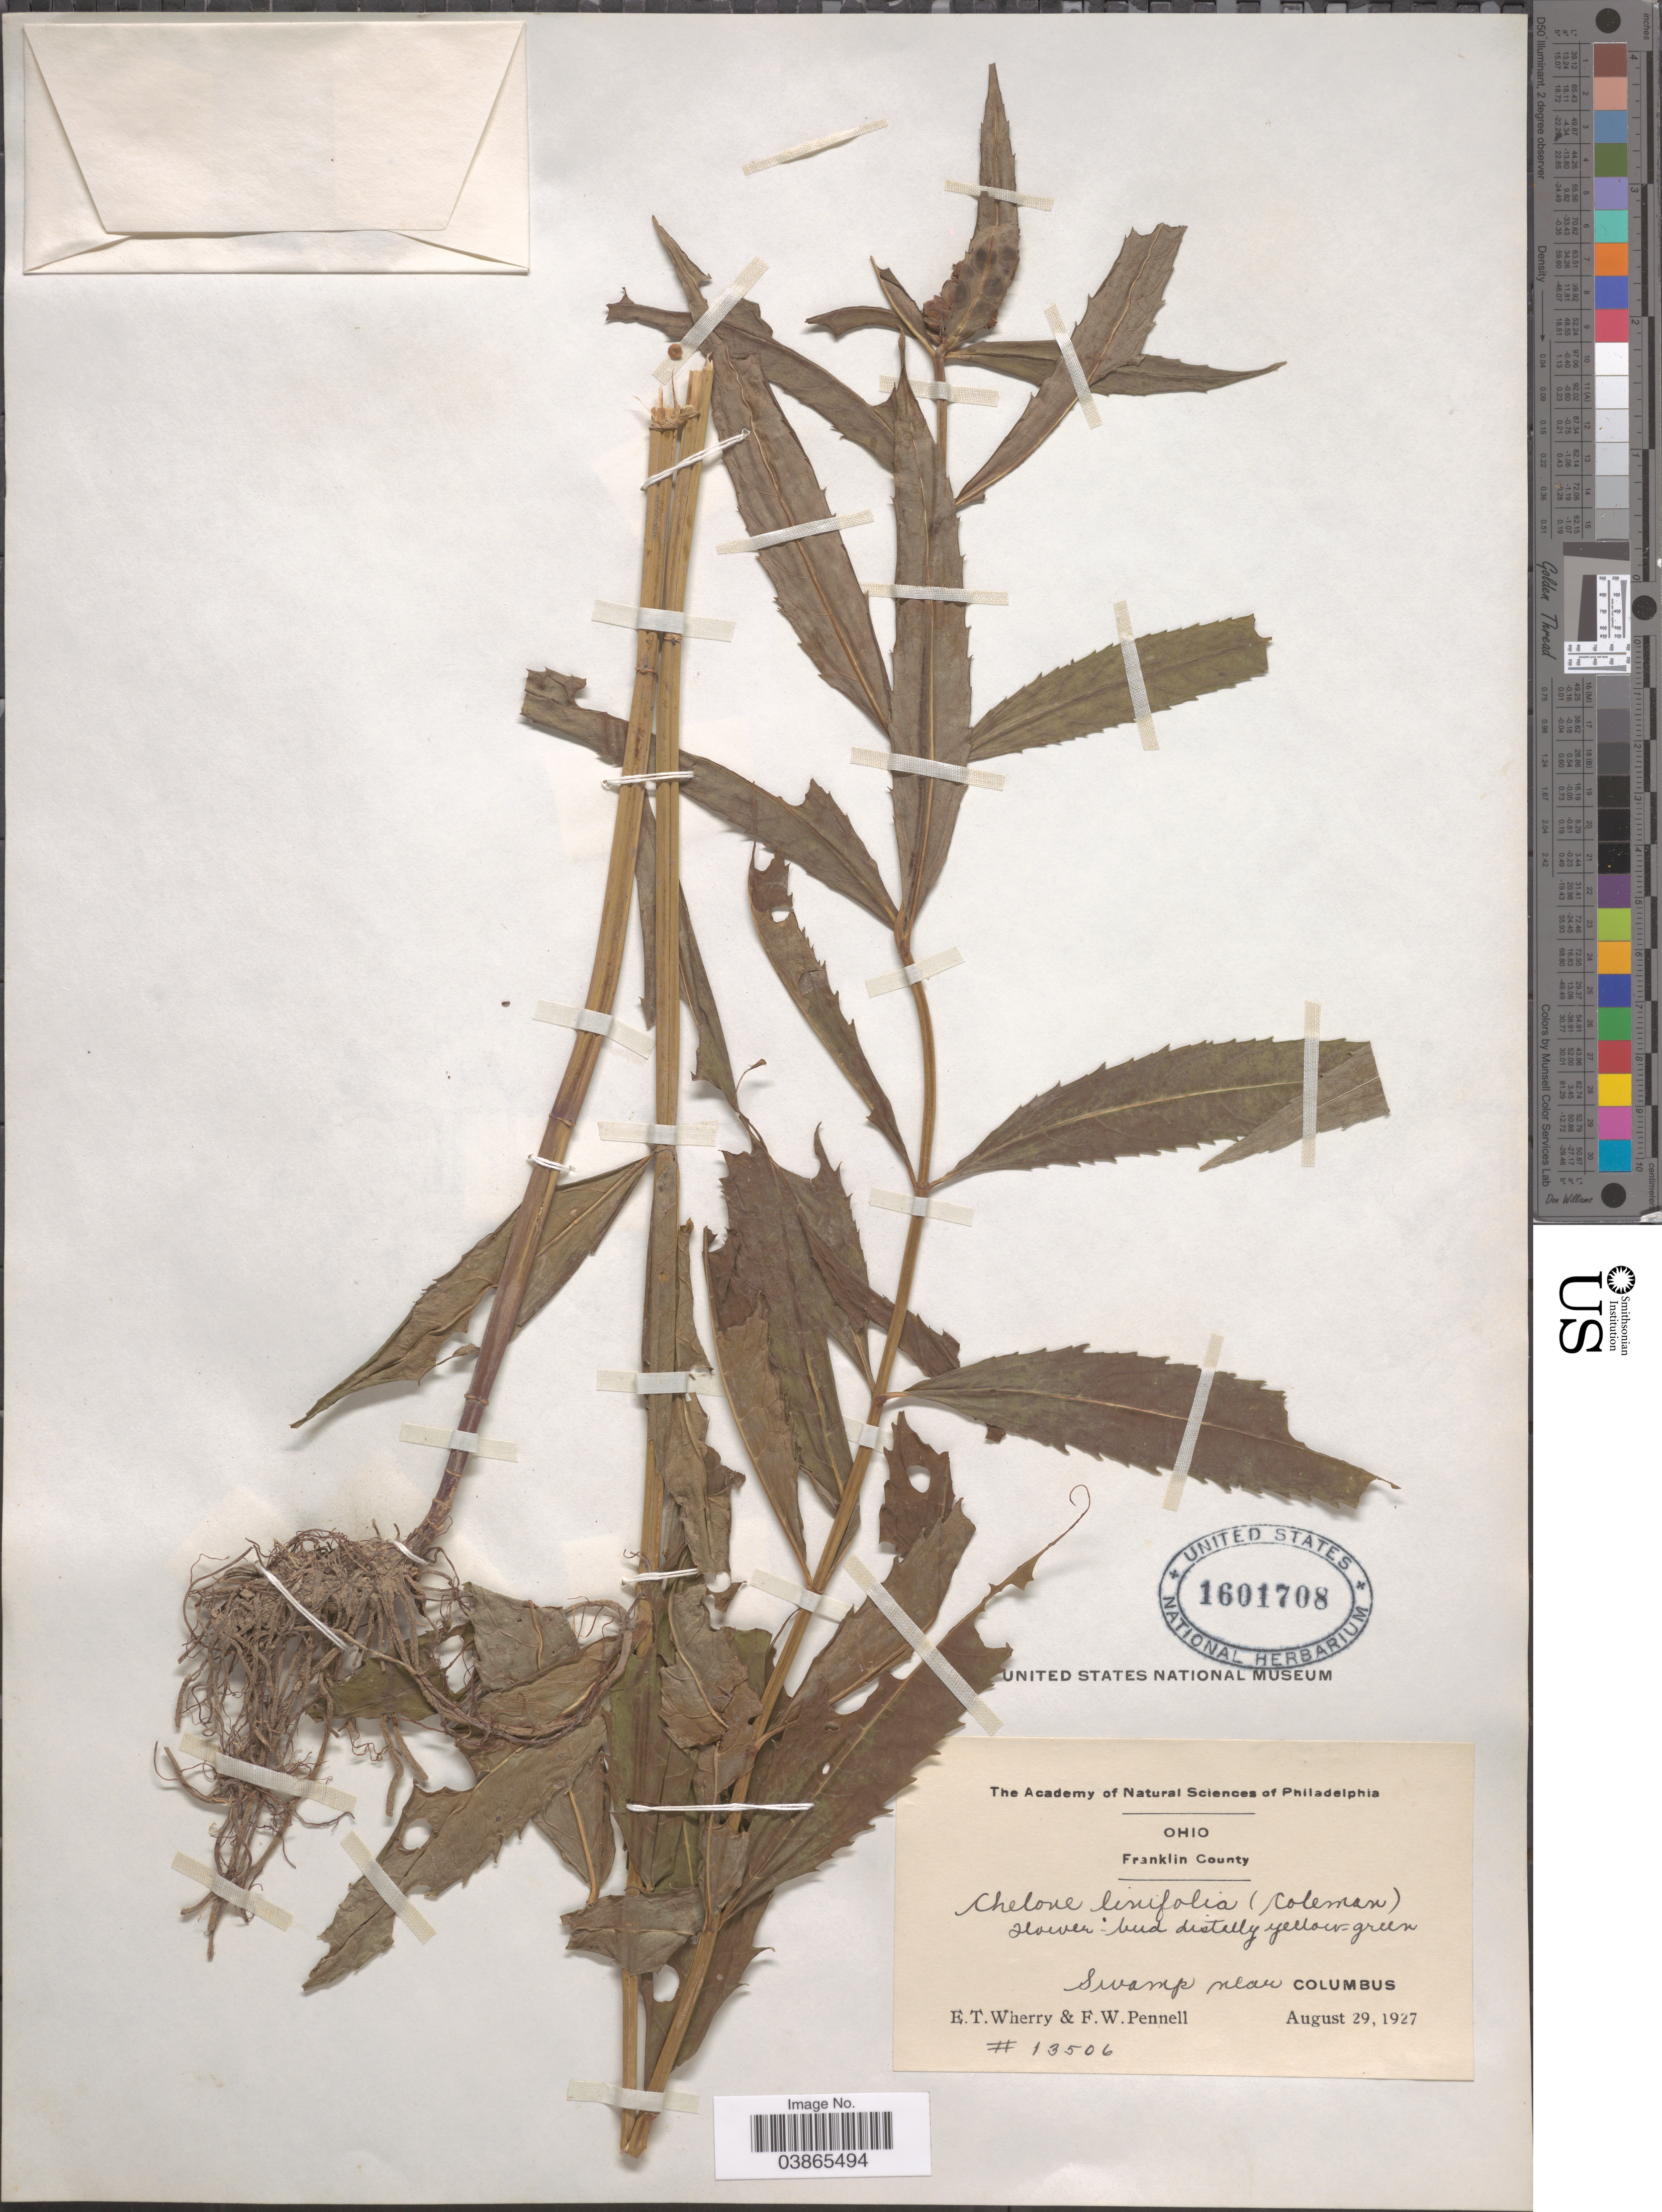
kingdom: Plantae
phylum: Tracheophyta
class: Magnoliopsida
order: Lamiales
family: Plantaginaceae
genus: Chelone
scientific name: Chelone glabra var. linifolia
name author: Coleman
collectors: E. T. Wherry & F. W. Pennell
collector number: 13506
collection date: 1927-08-29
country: United States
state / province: Ohio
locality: Franklin County. Swamp near Columbus.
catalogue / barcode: US 1601708